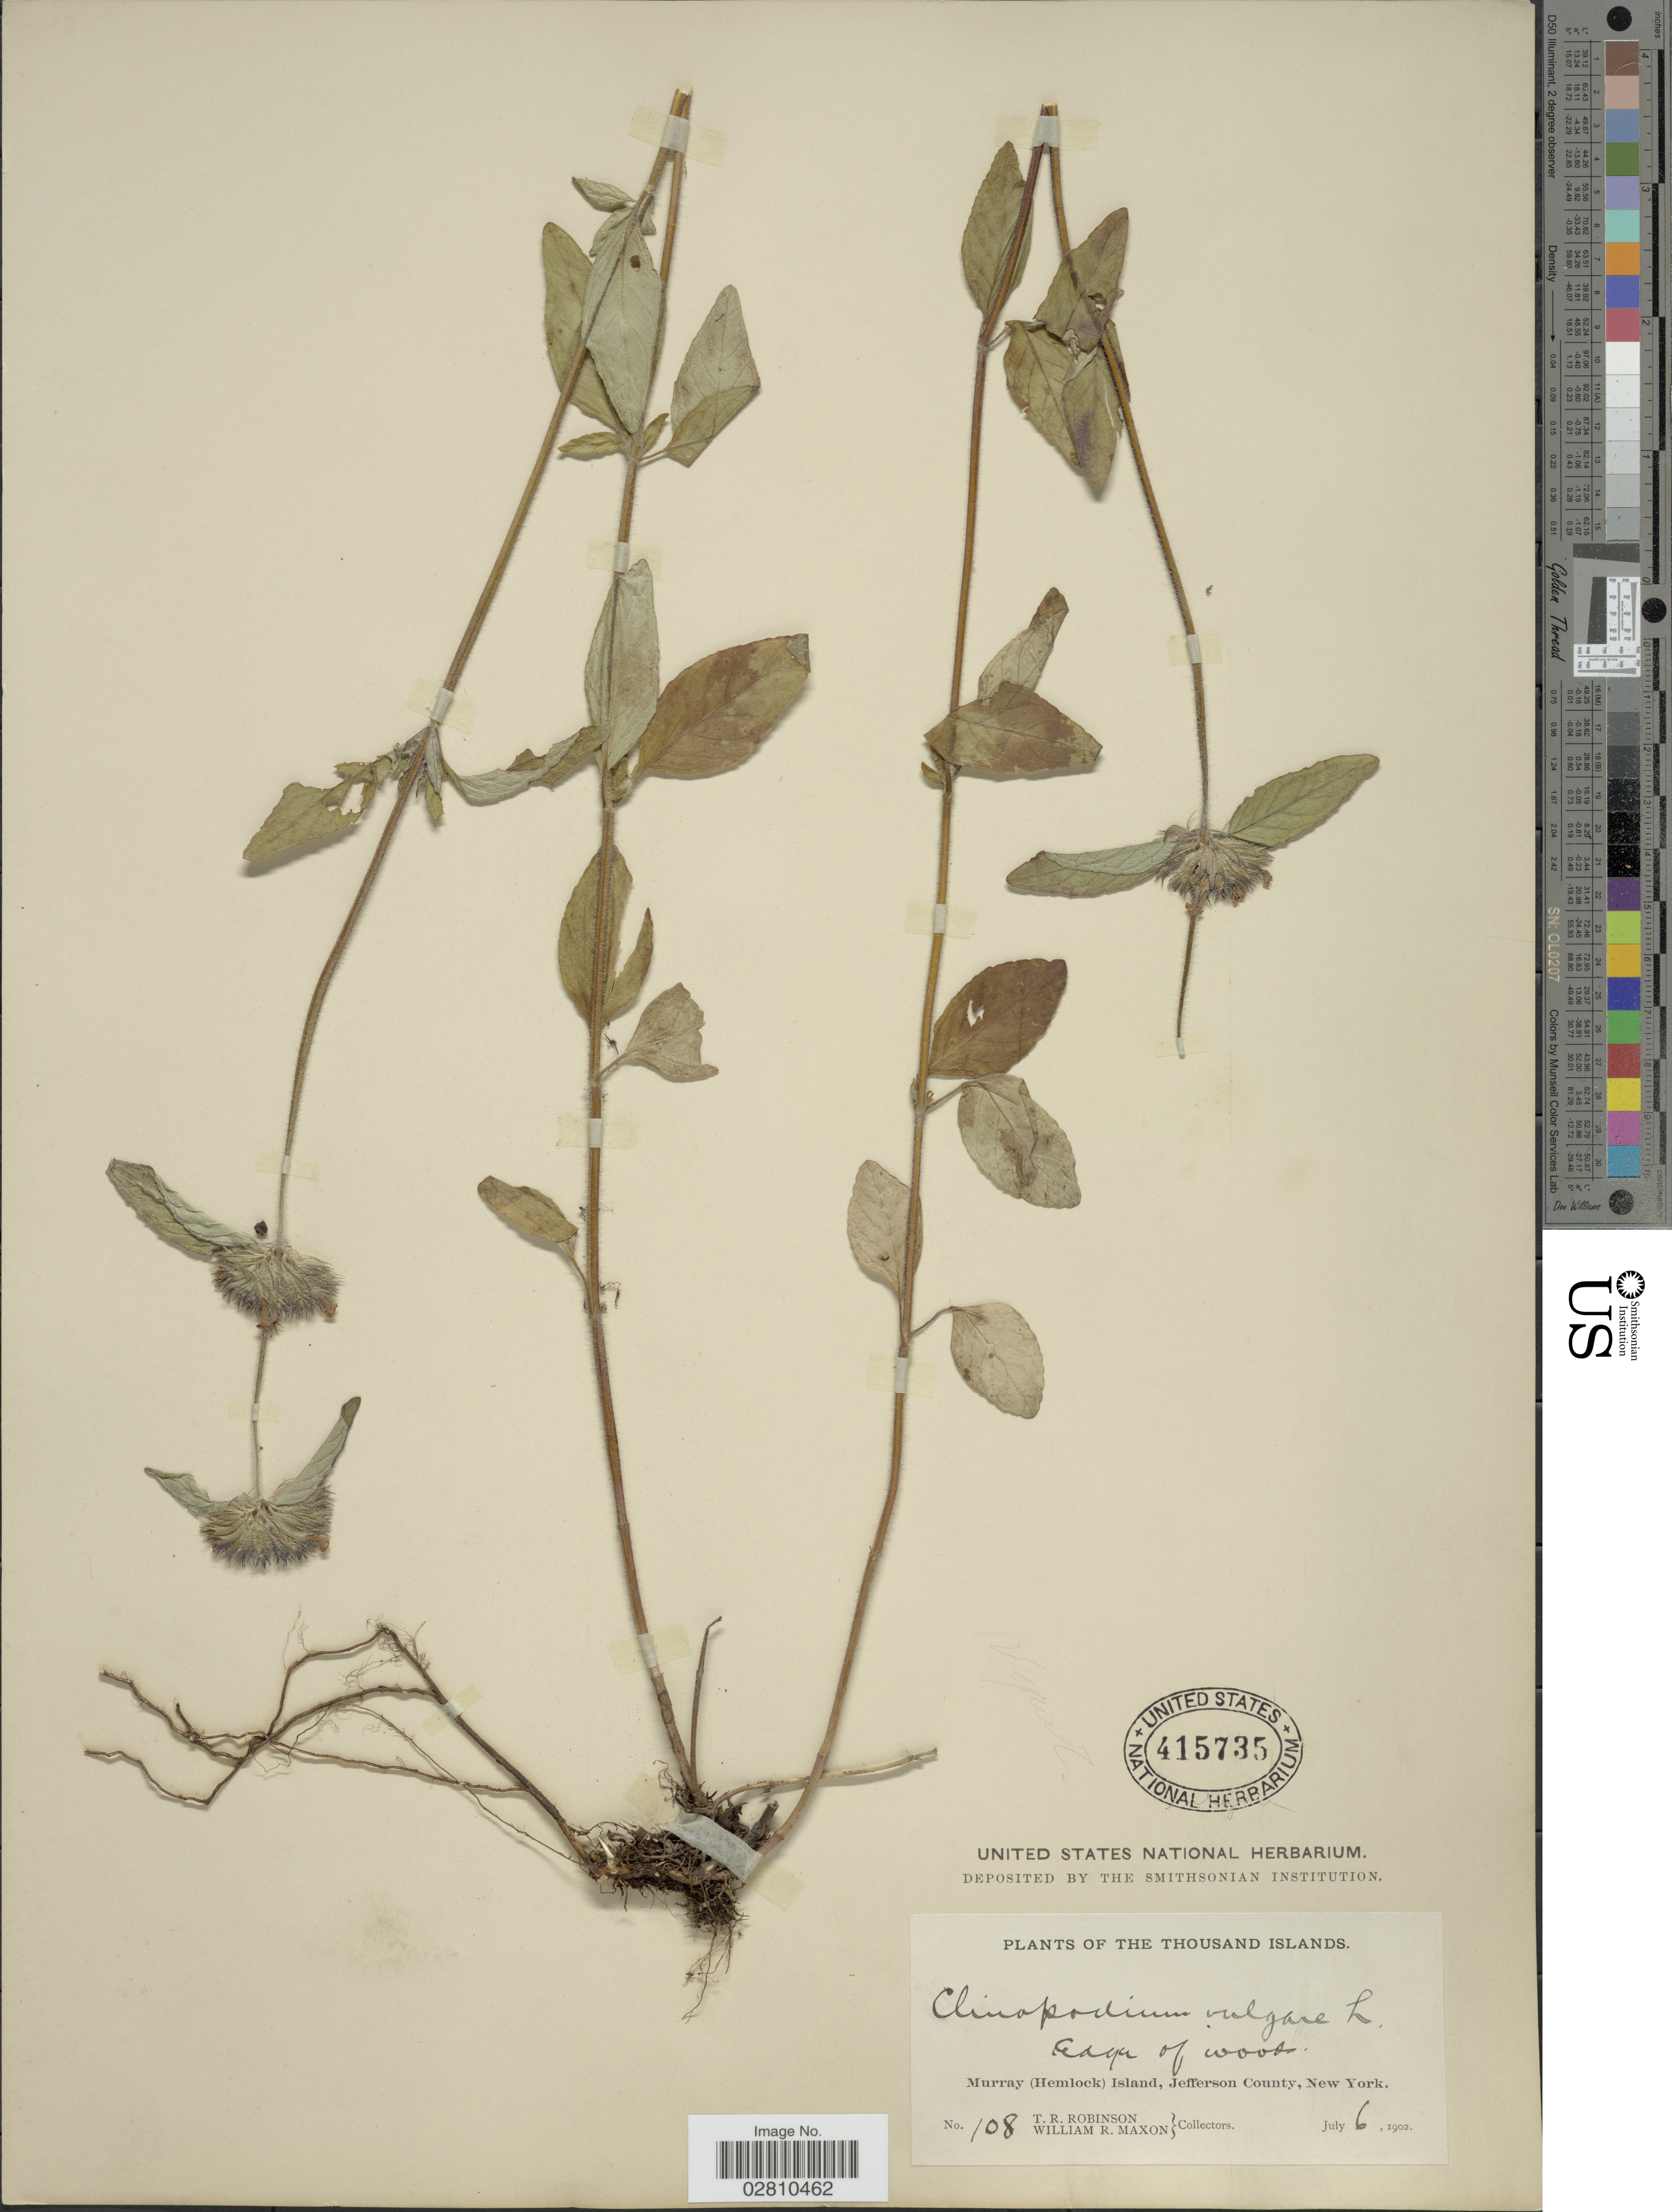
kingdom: Plantae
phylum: Tracheophyta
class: Magnoliopsida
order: Lamiales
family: Lamiaceae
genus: Clinopodium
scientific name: Clinopodium vulgare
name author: L.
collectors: T. R. Robinson & W. R. Maxon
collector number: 108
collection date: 1902-07-06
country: United States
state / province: New York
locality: The Thousand Islands, Murray (Hemlock) Island, Jefferson County.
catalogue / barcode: US 415735